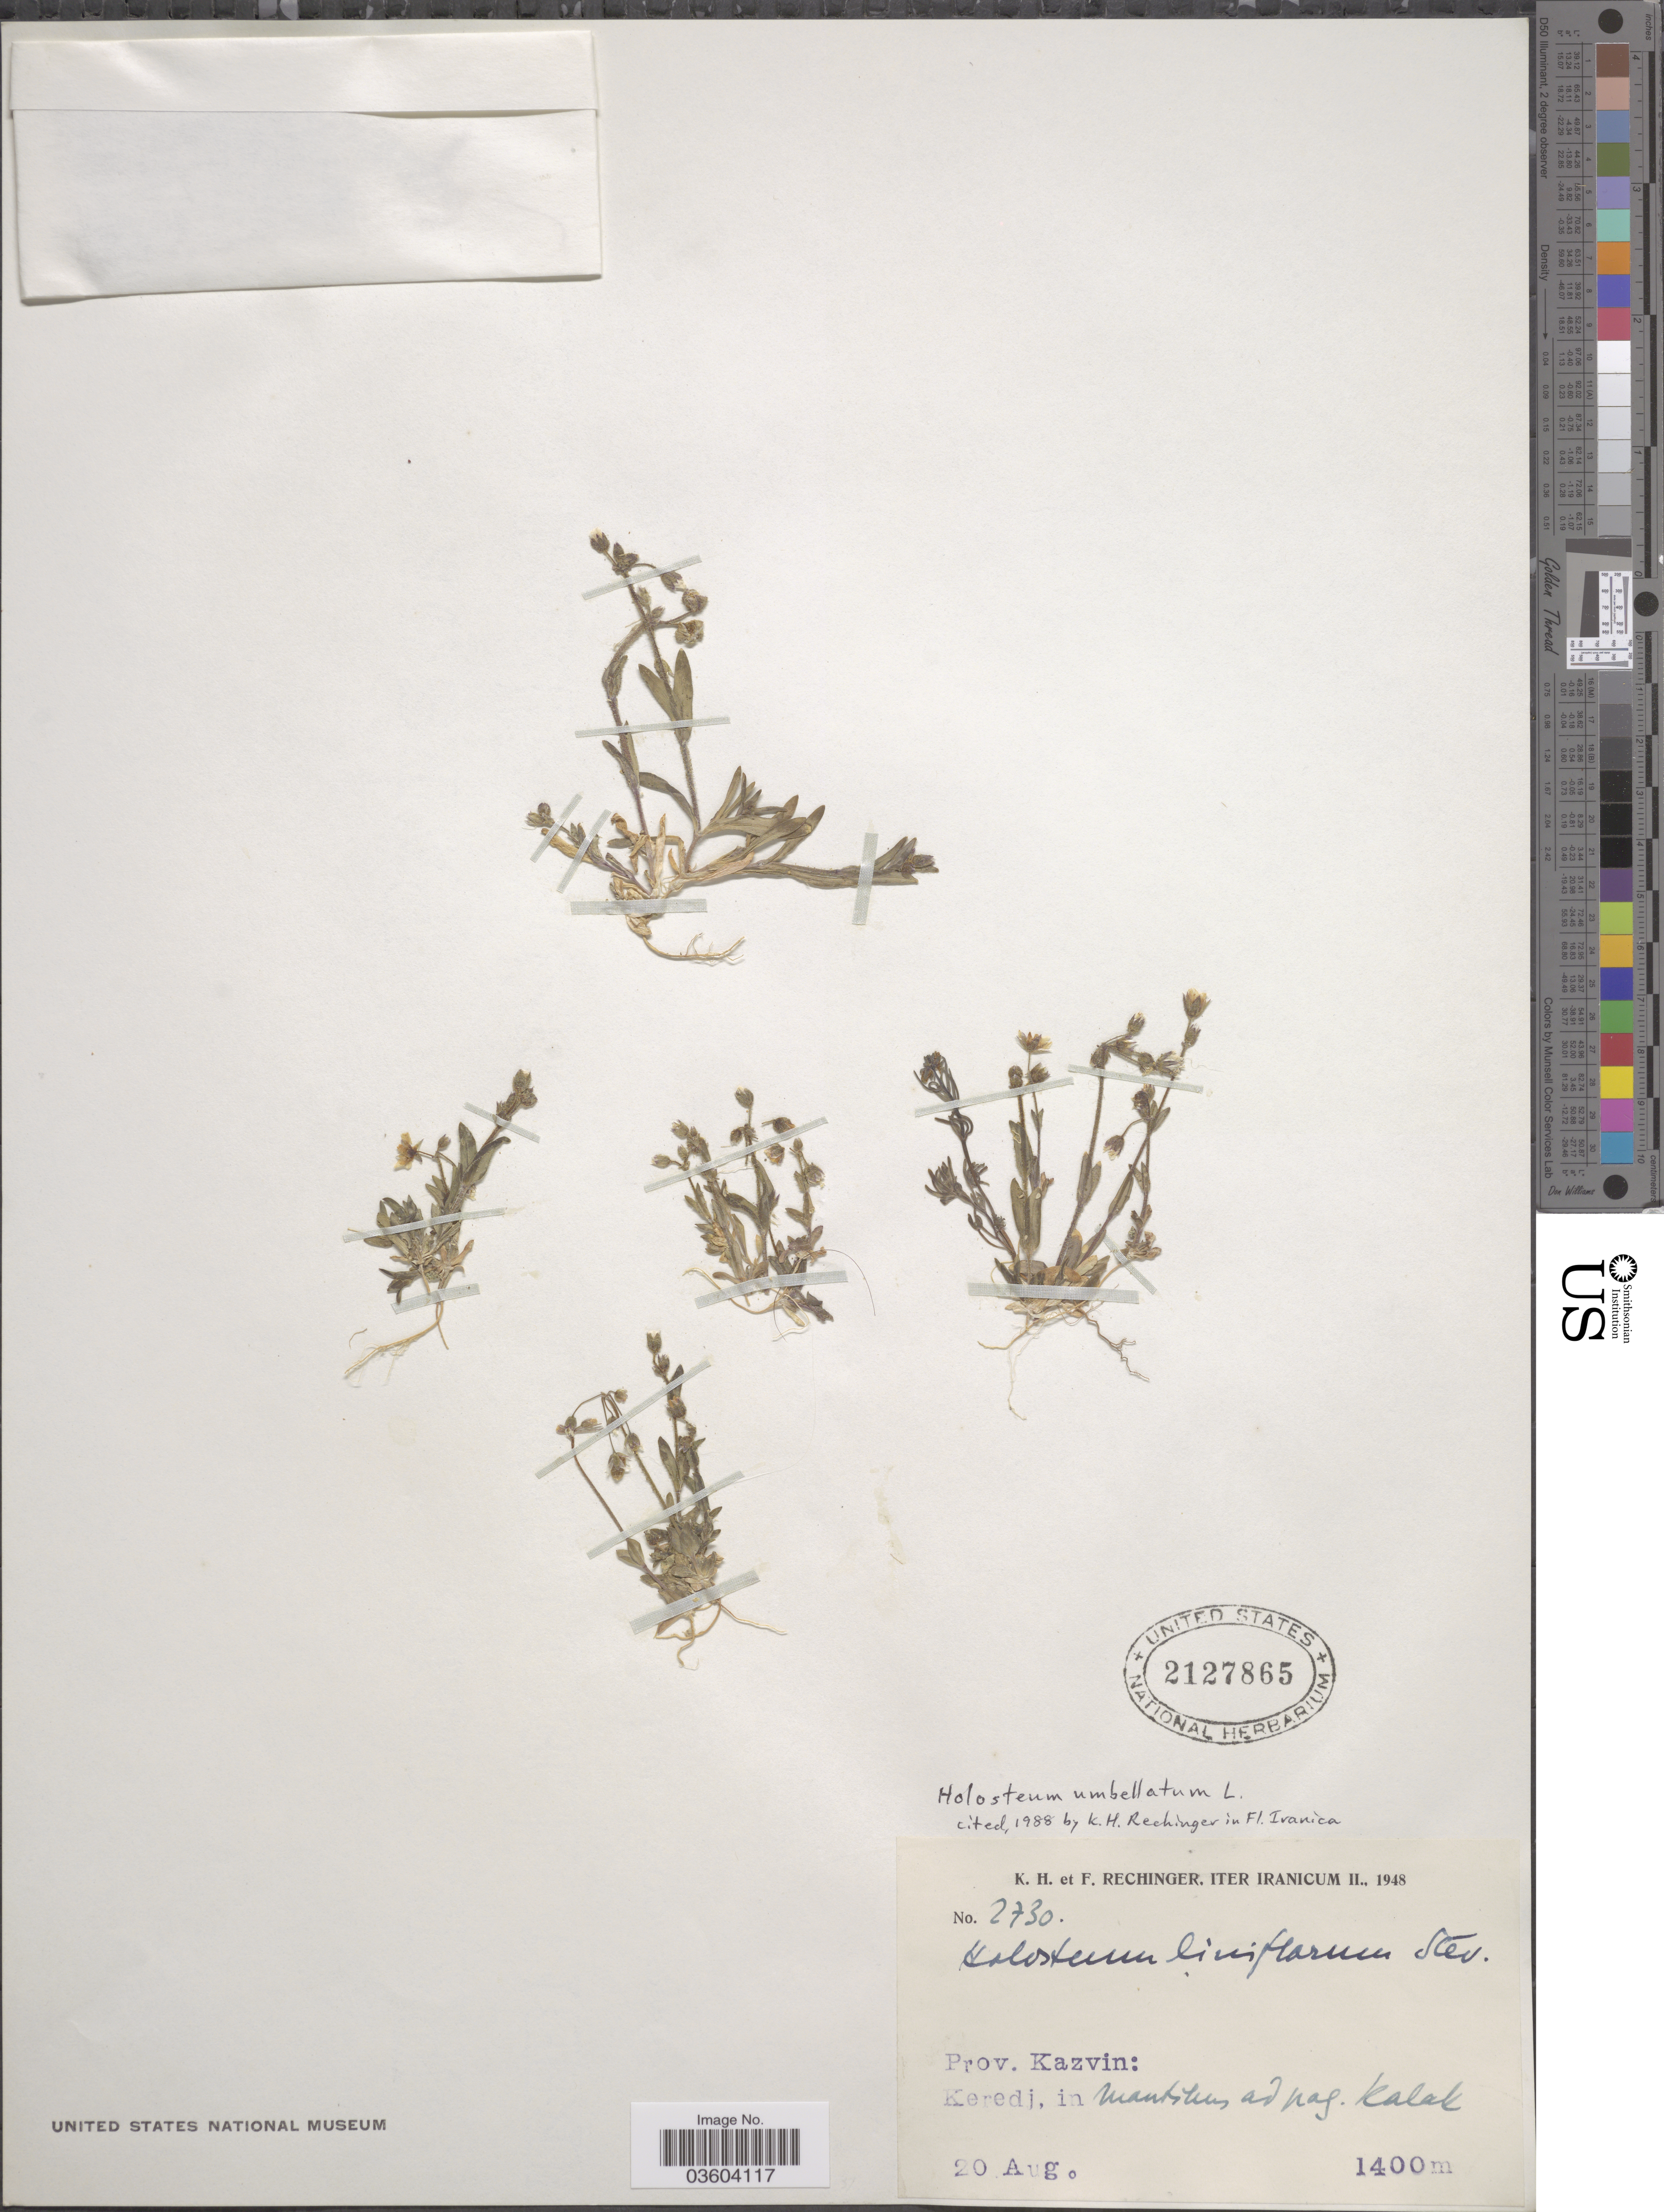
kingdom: Plantae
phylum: Tracheophyta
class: Magnoliopsida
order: Caryophyllales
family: Caryophyllaceae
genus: Holosteum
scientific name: Holosteum umbellatum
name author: L.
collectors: K. H. Rechinger & F. Rechinger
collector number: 2730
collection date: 1948-08-20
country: Iran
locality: Prov. Kazvin: Keredj, in montibus ad pag. Kalak.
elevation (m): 1400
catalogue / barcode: US 2127865